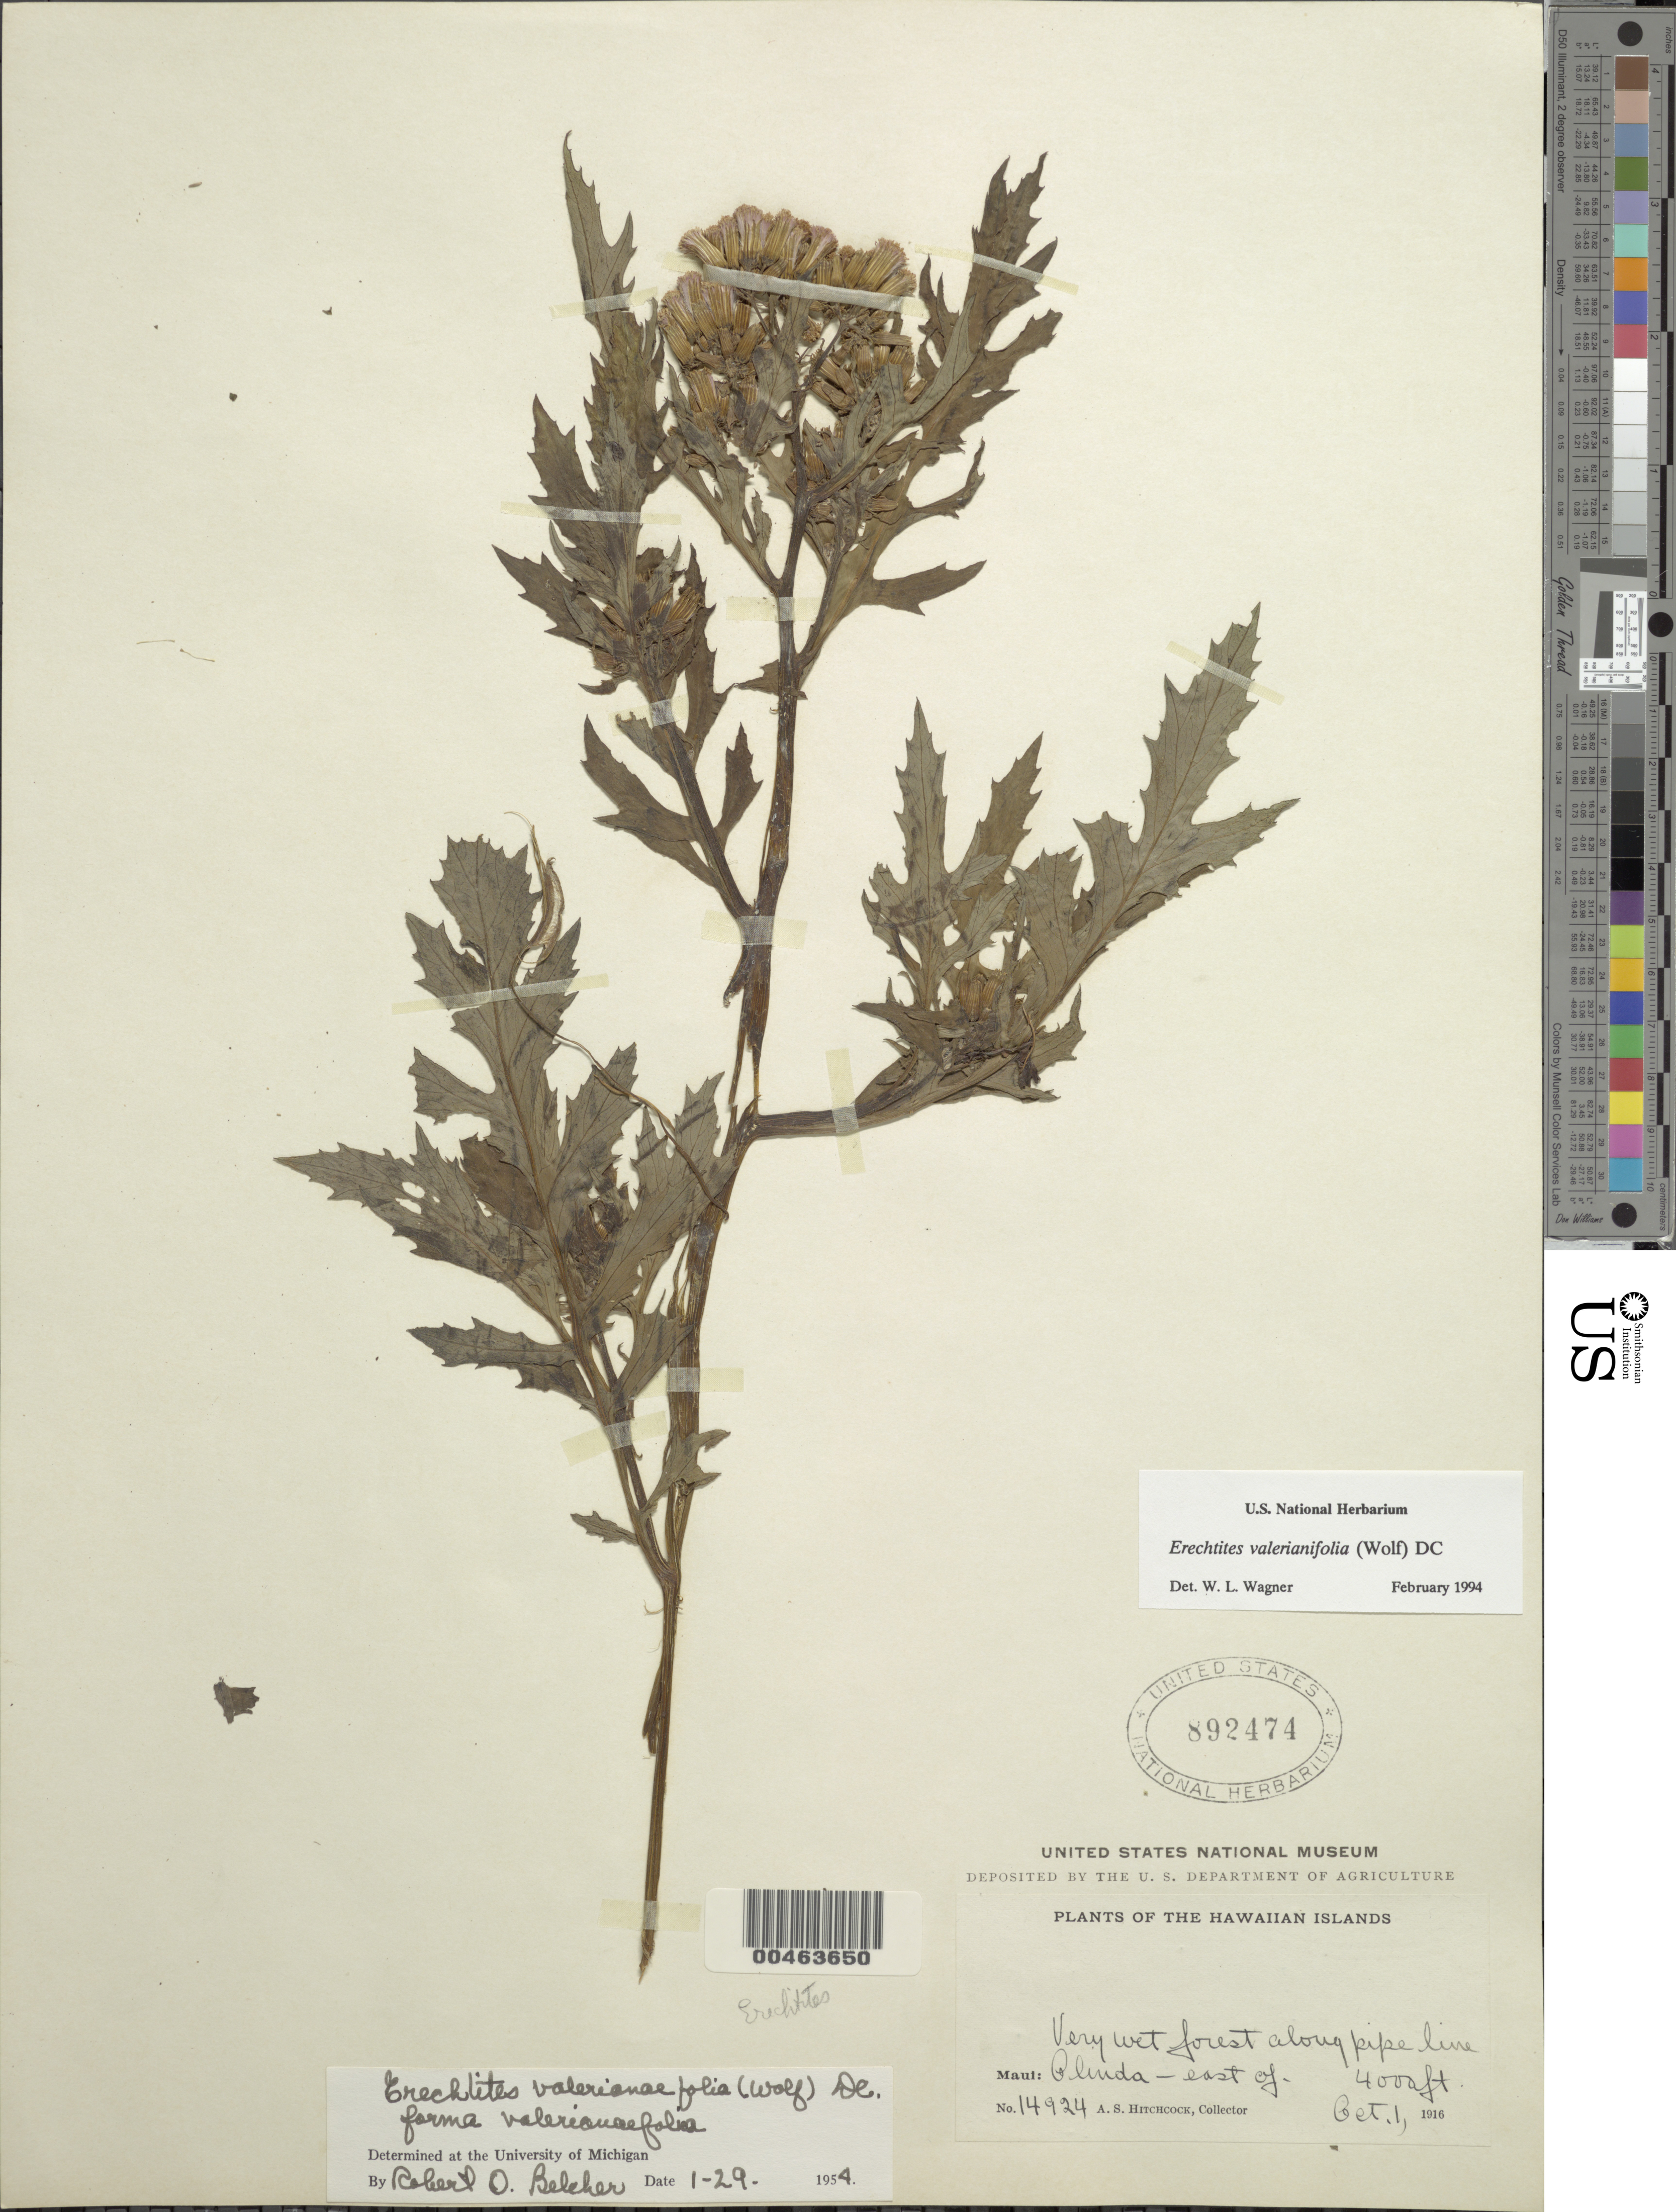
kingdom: Plantae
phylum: Tracheophyta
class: Magnoliopsida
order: Asterales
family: Asteraceae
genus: Erechtites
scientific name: Erechtites valerianifolius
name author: (Link ex Spreng.) DC.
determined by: Wagner, W. L., (BOT), Smithsonian Institution - National Museum of Natural History (UNITED STATES)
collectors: A. S. Hitchcock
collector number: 14924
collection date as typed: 1 Oct 1916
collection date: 1916-10-01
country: United States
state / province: Hawaii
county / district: Maui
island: Maui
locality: Olinda - east of. Along pipe line.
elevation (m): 1219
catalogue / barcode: US 892474